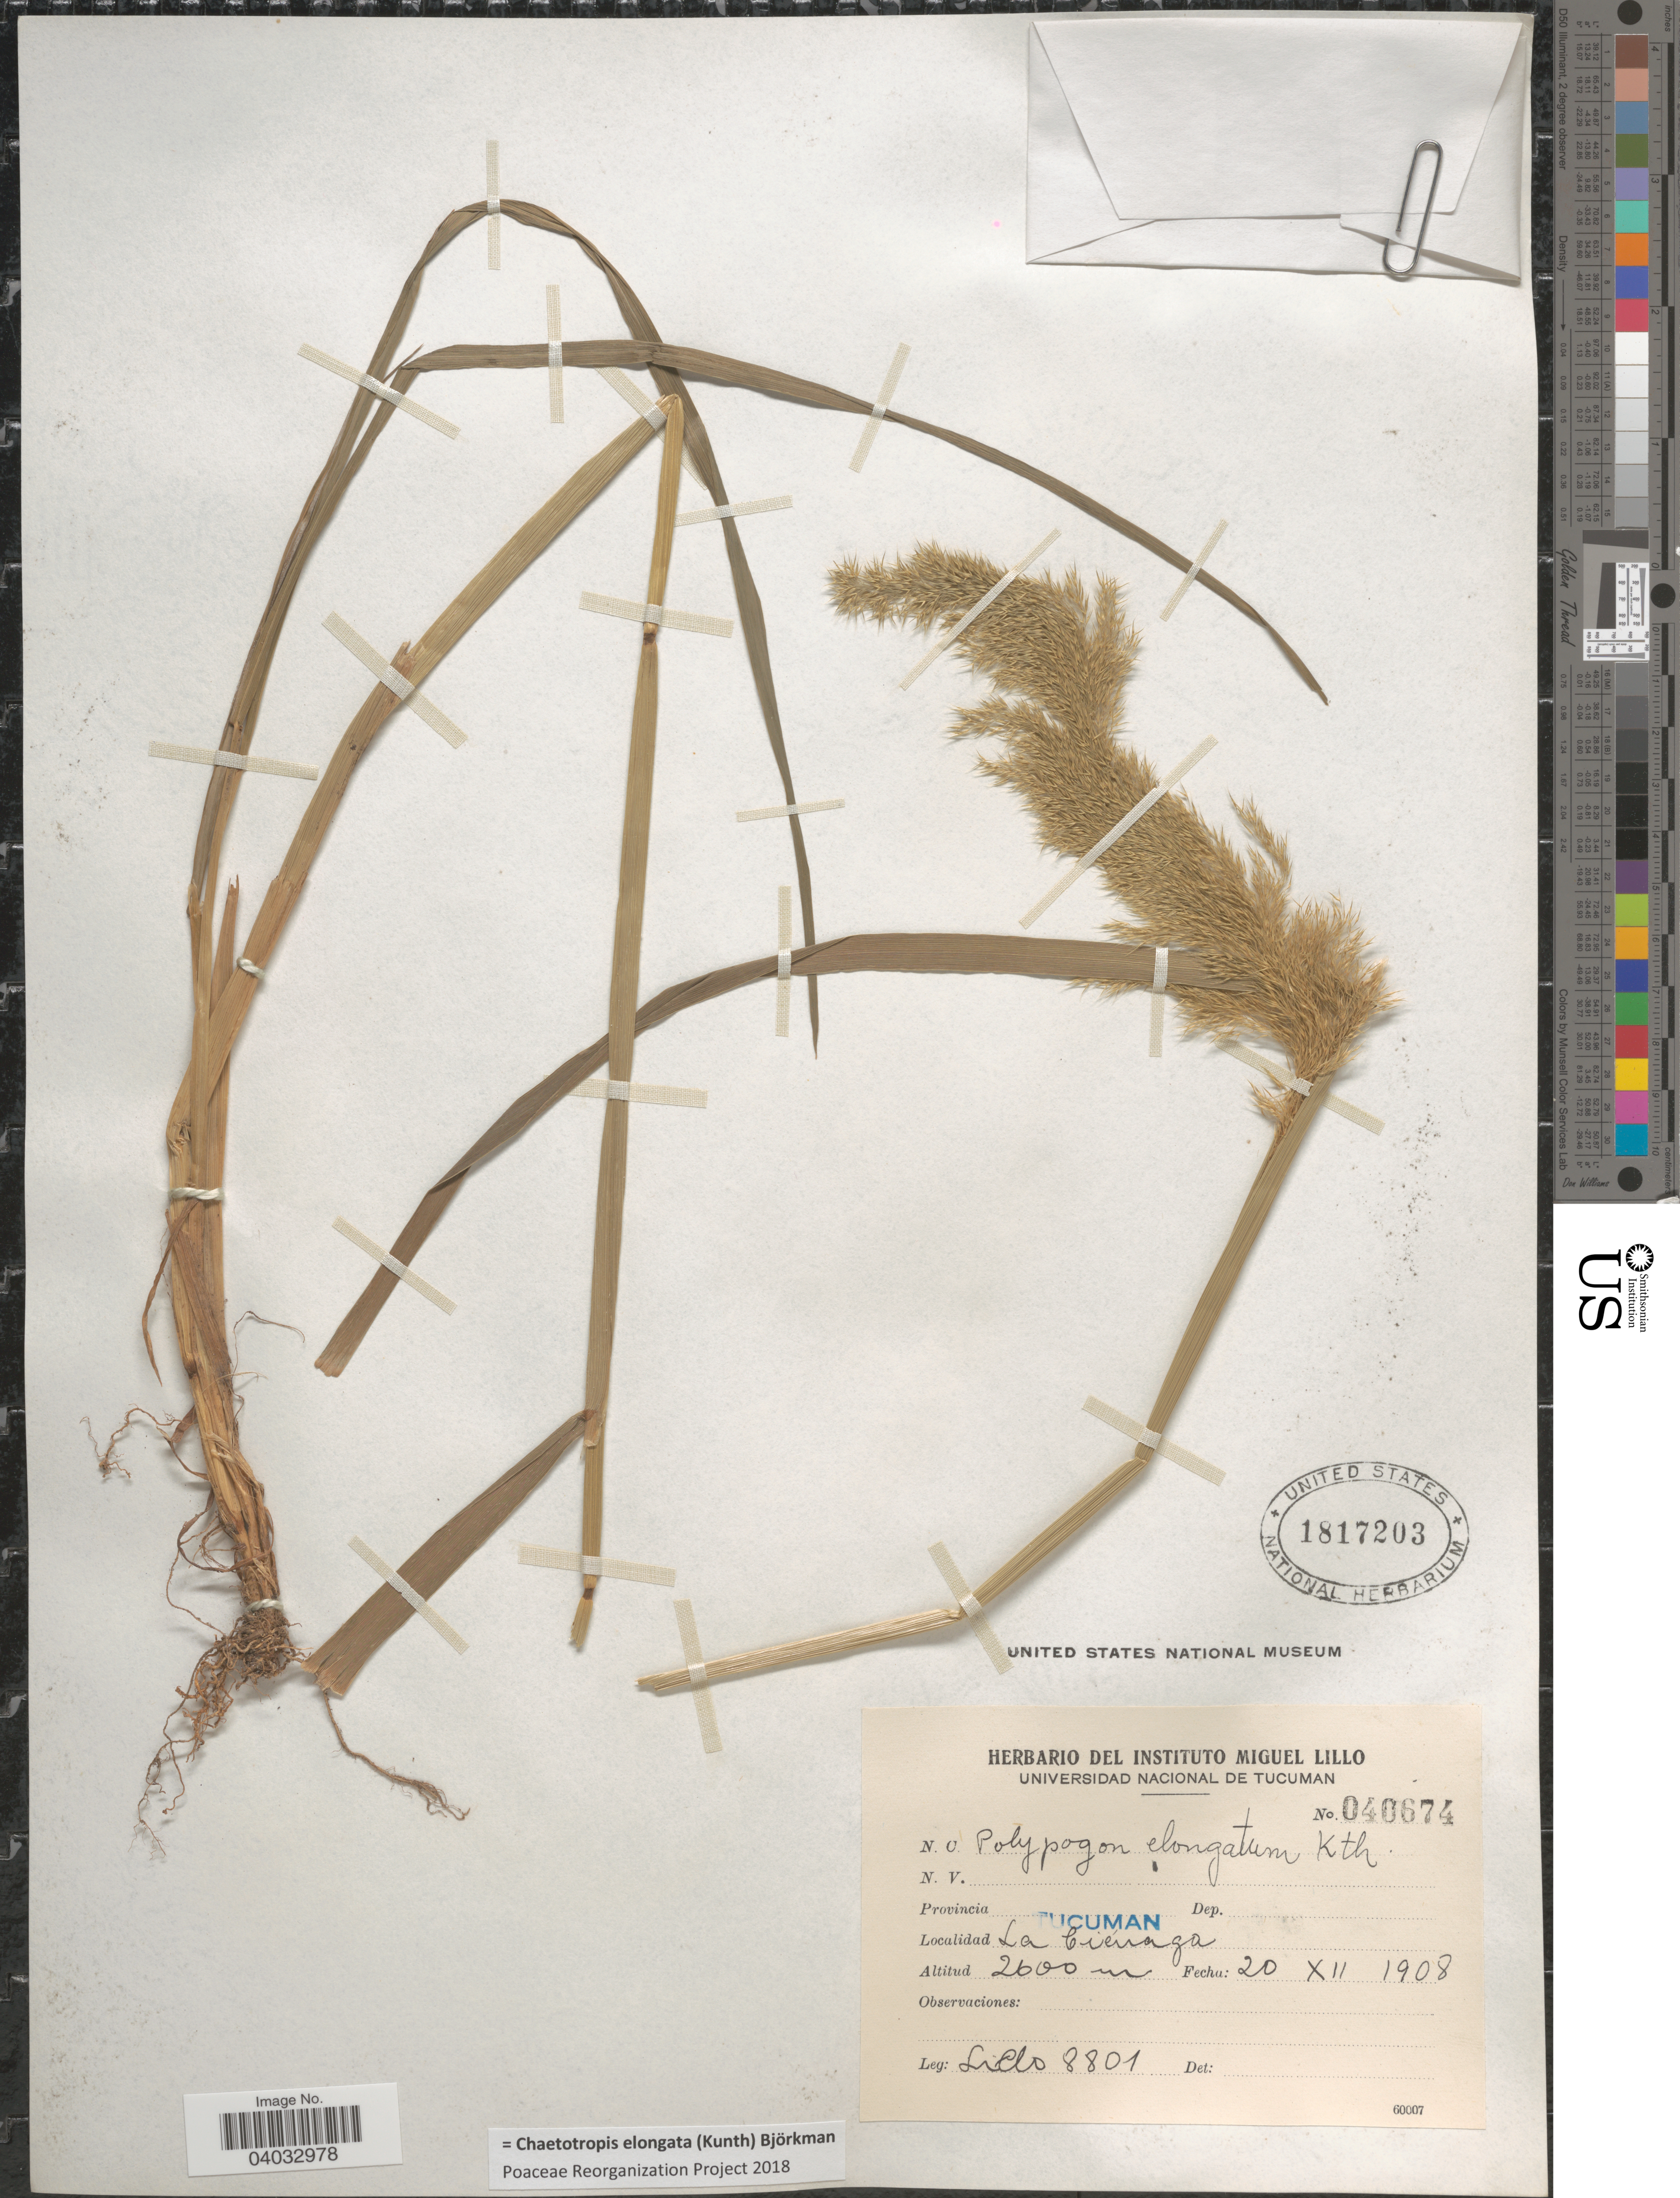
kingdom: Plantae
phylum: Tracheophyta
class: Liliopsida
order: Poales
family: Poaceae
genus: Chaetotropis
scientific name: Chaetotropis elongata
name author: (Kunth) Björkman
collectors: M. Lillo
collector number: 8801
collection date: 1908-12-20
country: Argentina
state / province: Tucuman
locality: La Ciénaga.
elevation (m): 2600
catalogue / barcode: US 1817203